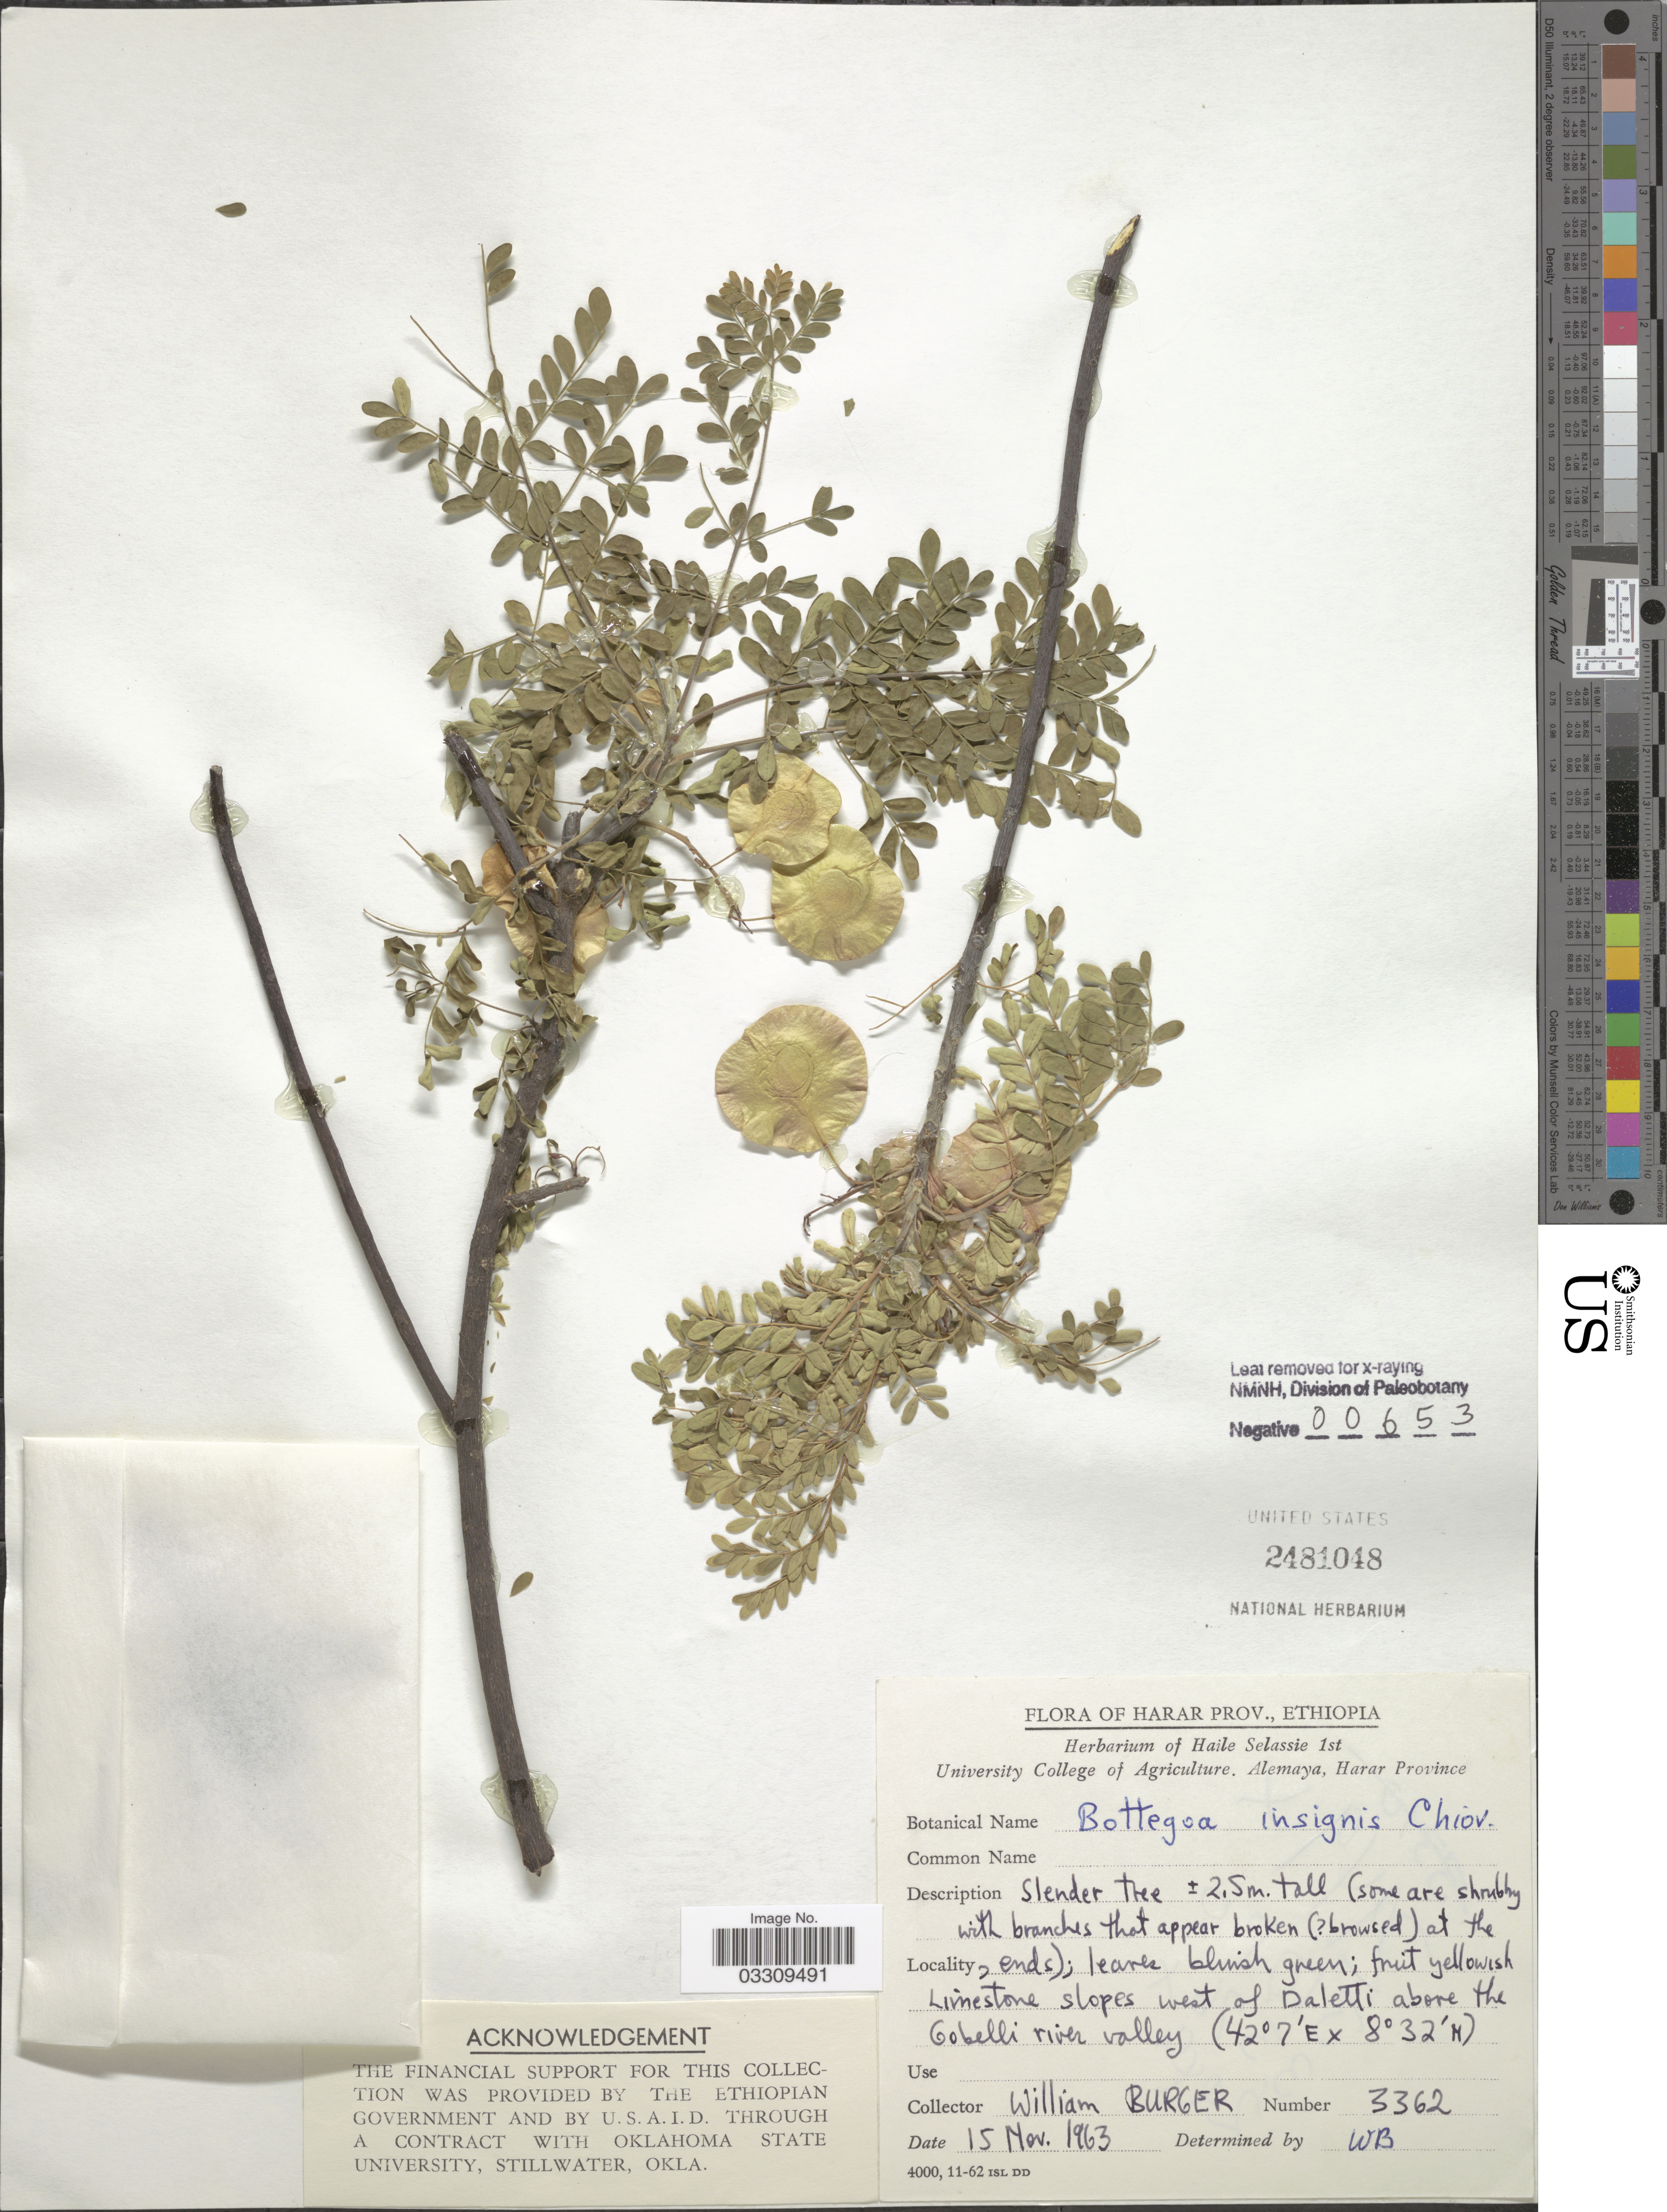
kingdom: Plantae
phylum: Tracheophyta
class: Magnoliopsida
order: Sapindales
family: Rutaceae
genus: Bottegoa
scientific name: Bottegoa insignis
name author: Chiov.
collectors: W. Burger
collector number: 3362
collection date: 1963-11-15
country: Ethiopia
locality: Harar Prov. Limestone slopes west of Daletti above the Gobelli river valley.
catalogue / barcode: US 2481048